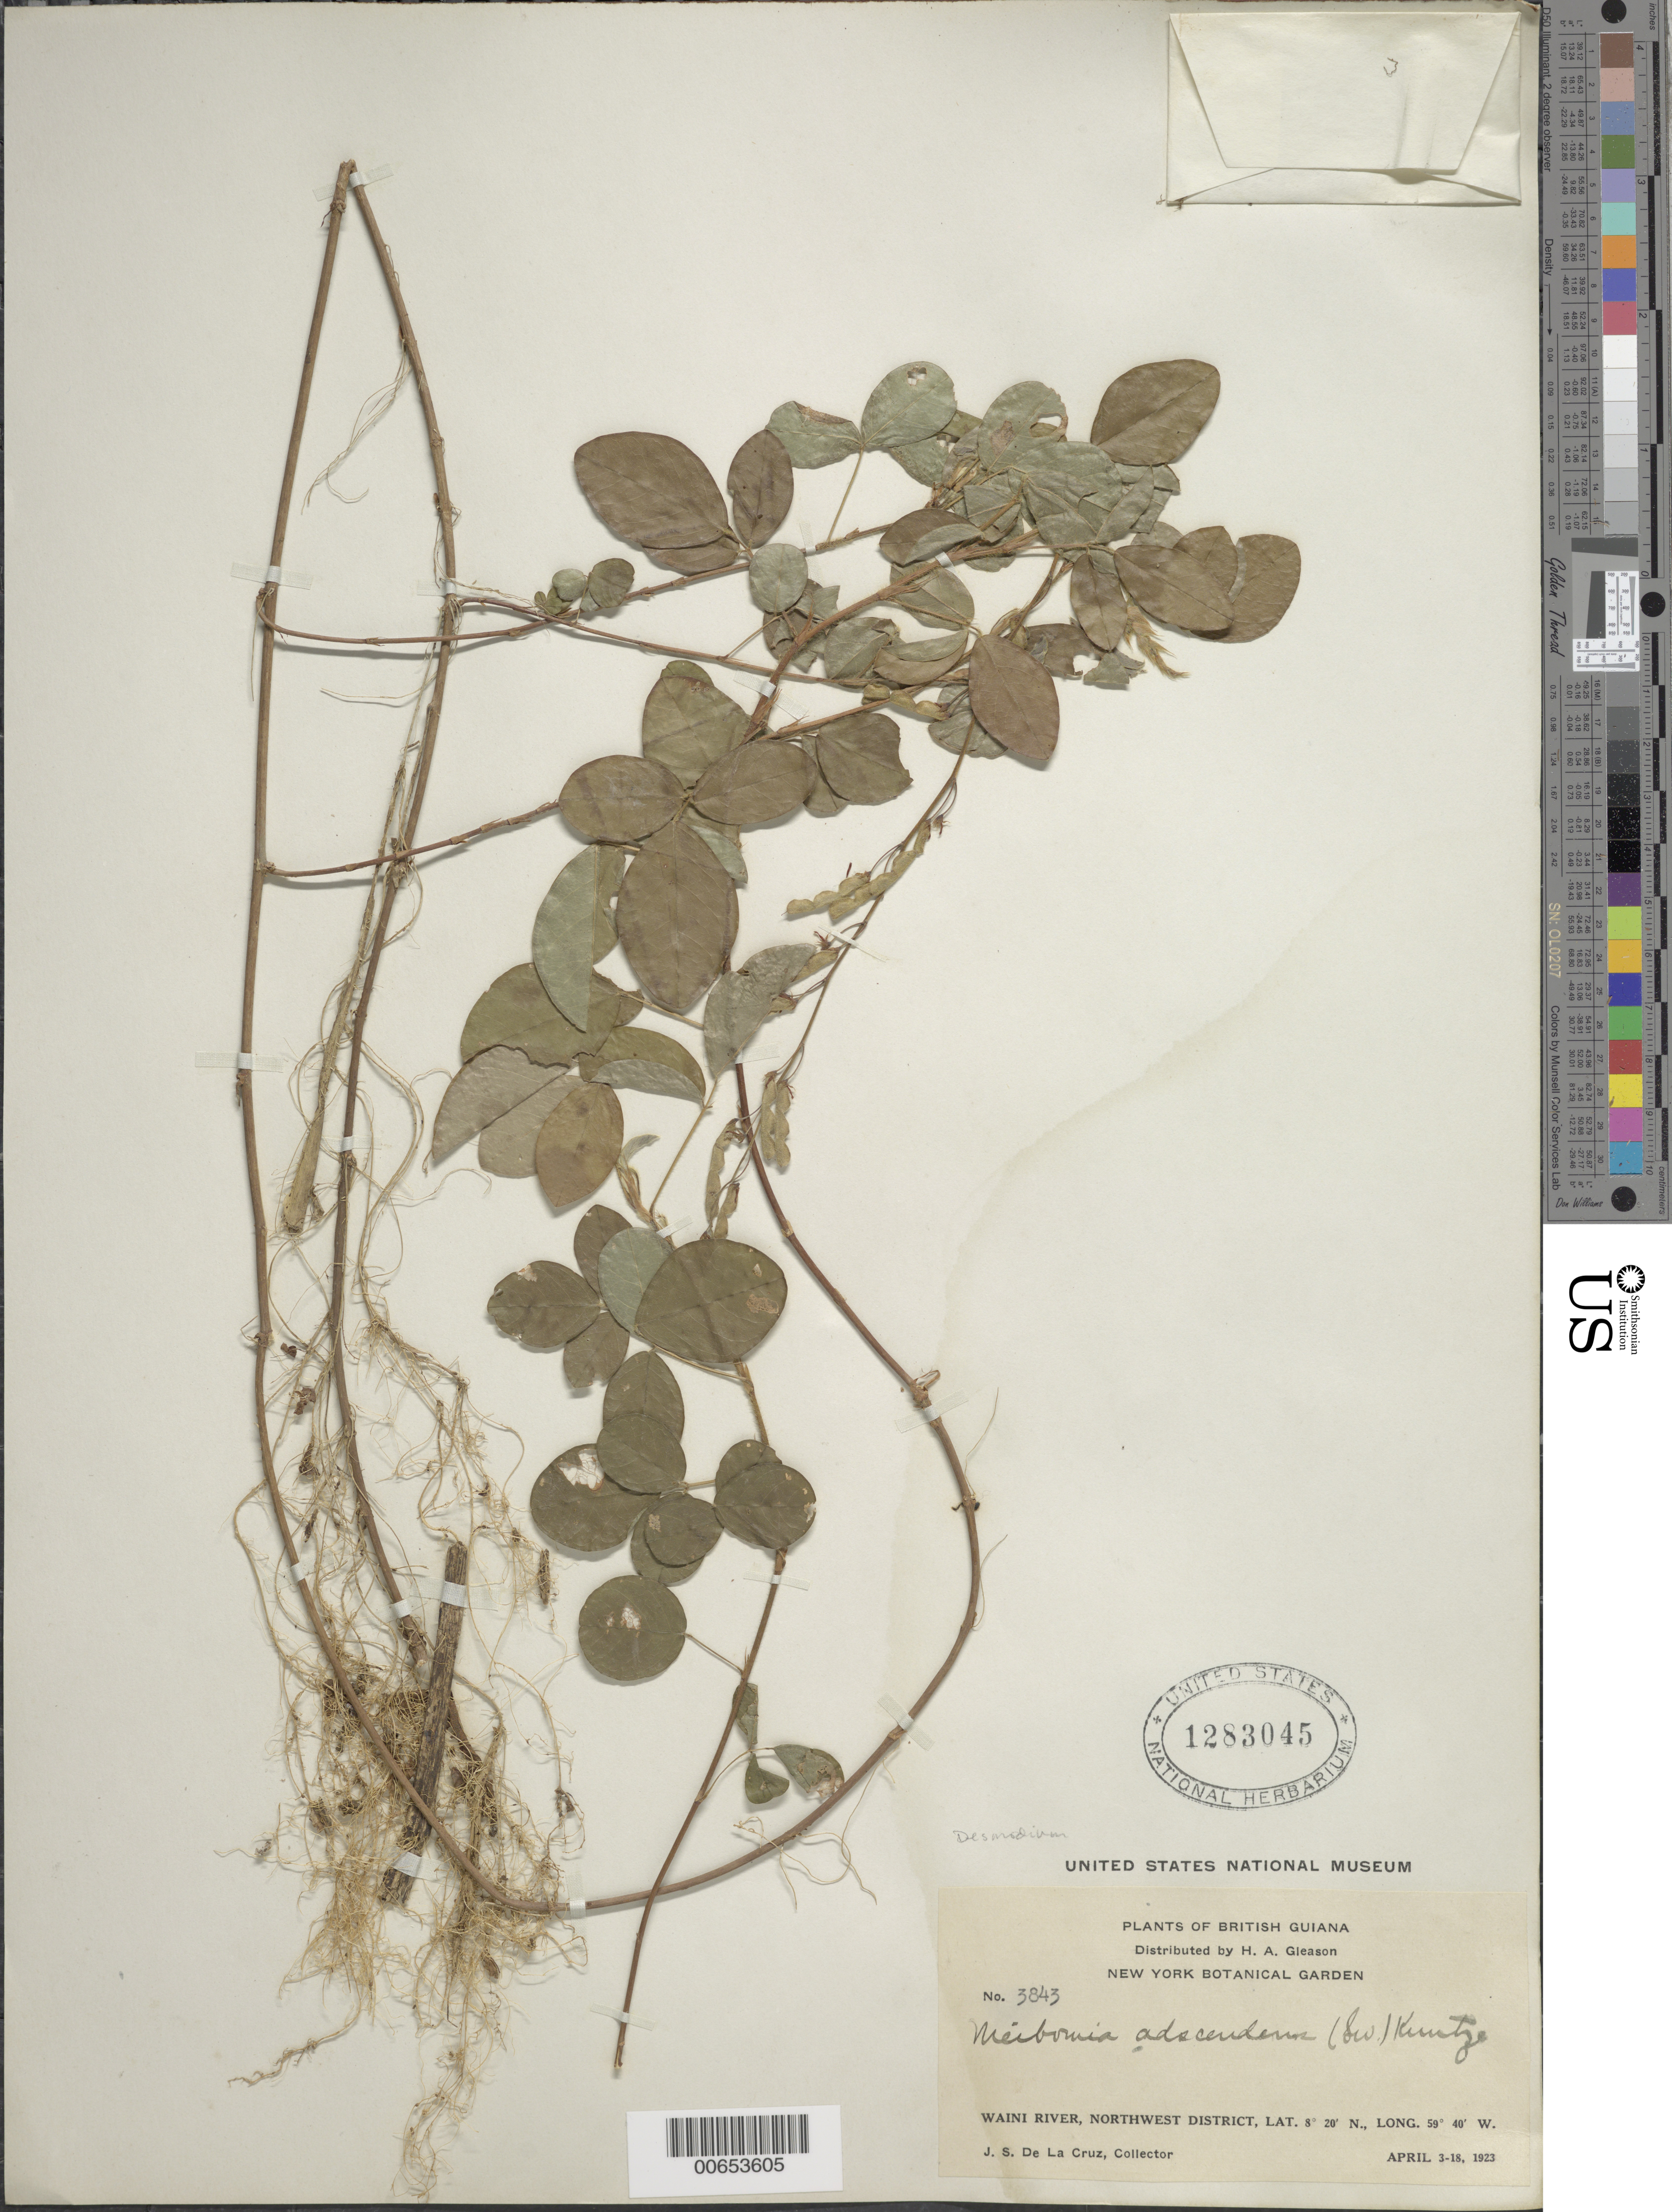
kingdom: Plantae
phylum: Tracheophyta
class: Magnoliopsida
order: Fabales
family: Fabaceae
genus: Grona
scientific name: Grona adscendens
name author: (Sw.) H. Ohashi & K. Ohashi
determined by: Strong, Mark T., (BOT), Smithsonian Institution - National Museum of Natural History (UNITED STATES)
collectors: J. S. de la Cruz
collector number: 3843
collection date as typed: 3-Apr-23 to 18-Apr-23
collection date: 1923-04-03/1923-04-18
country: Guyana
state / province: Barima-Waini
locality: Waini R., NW District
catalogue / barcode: US 1283045